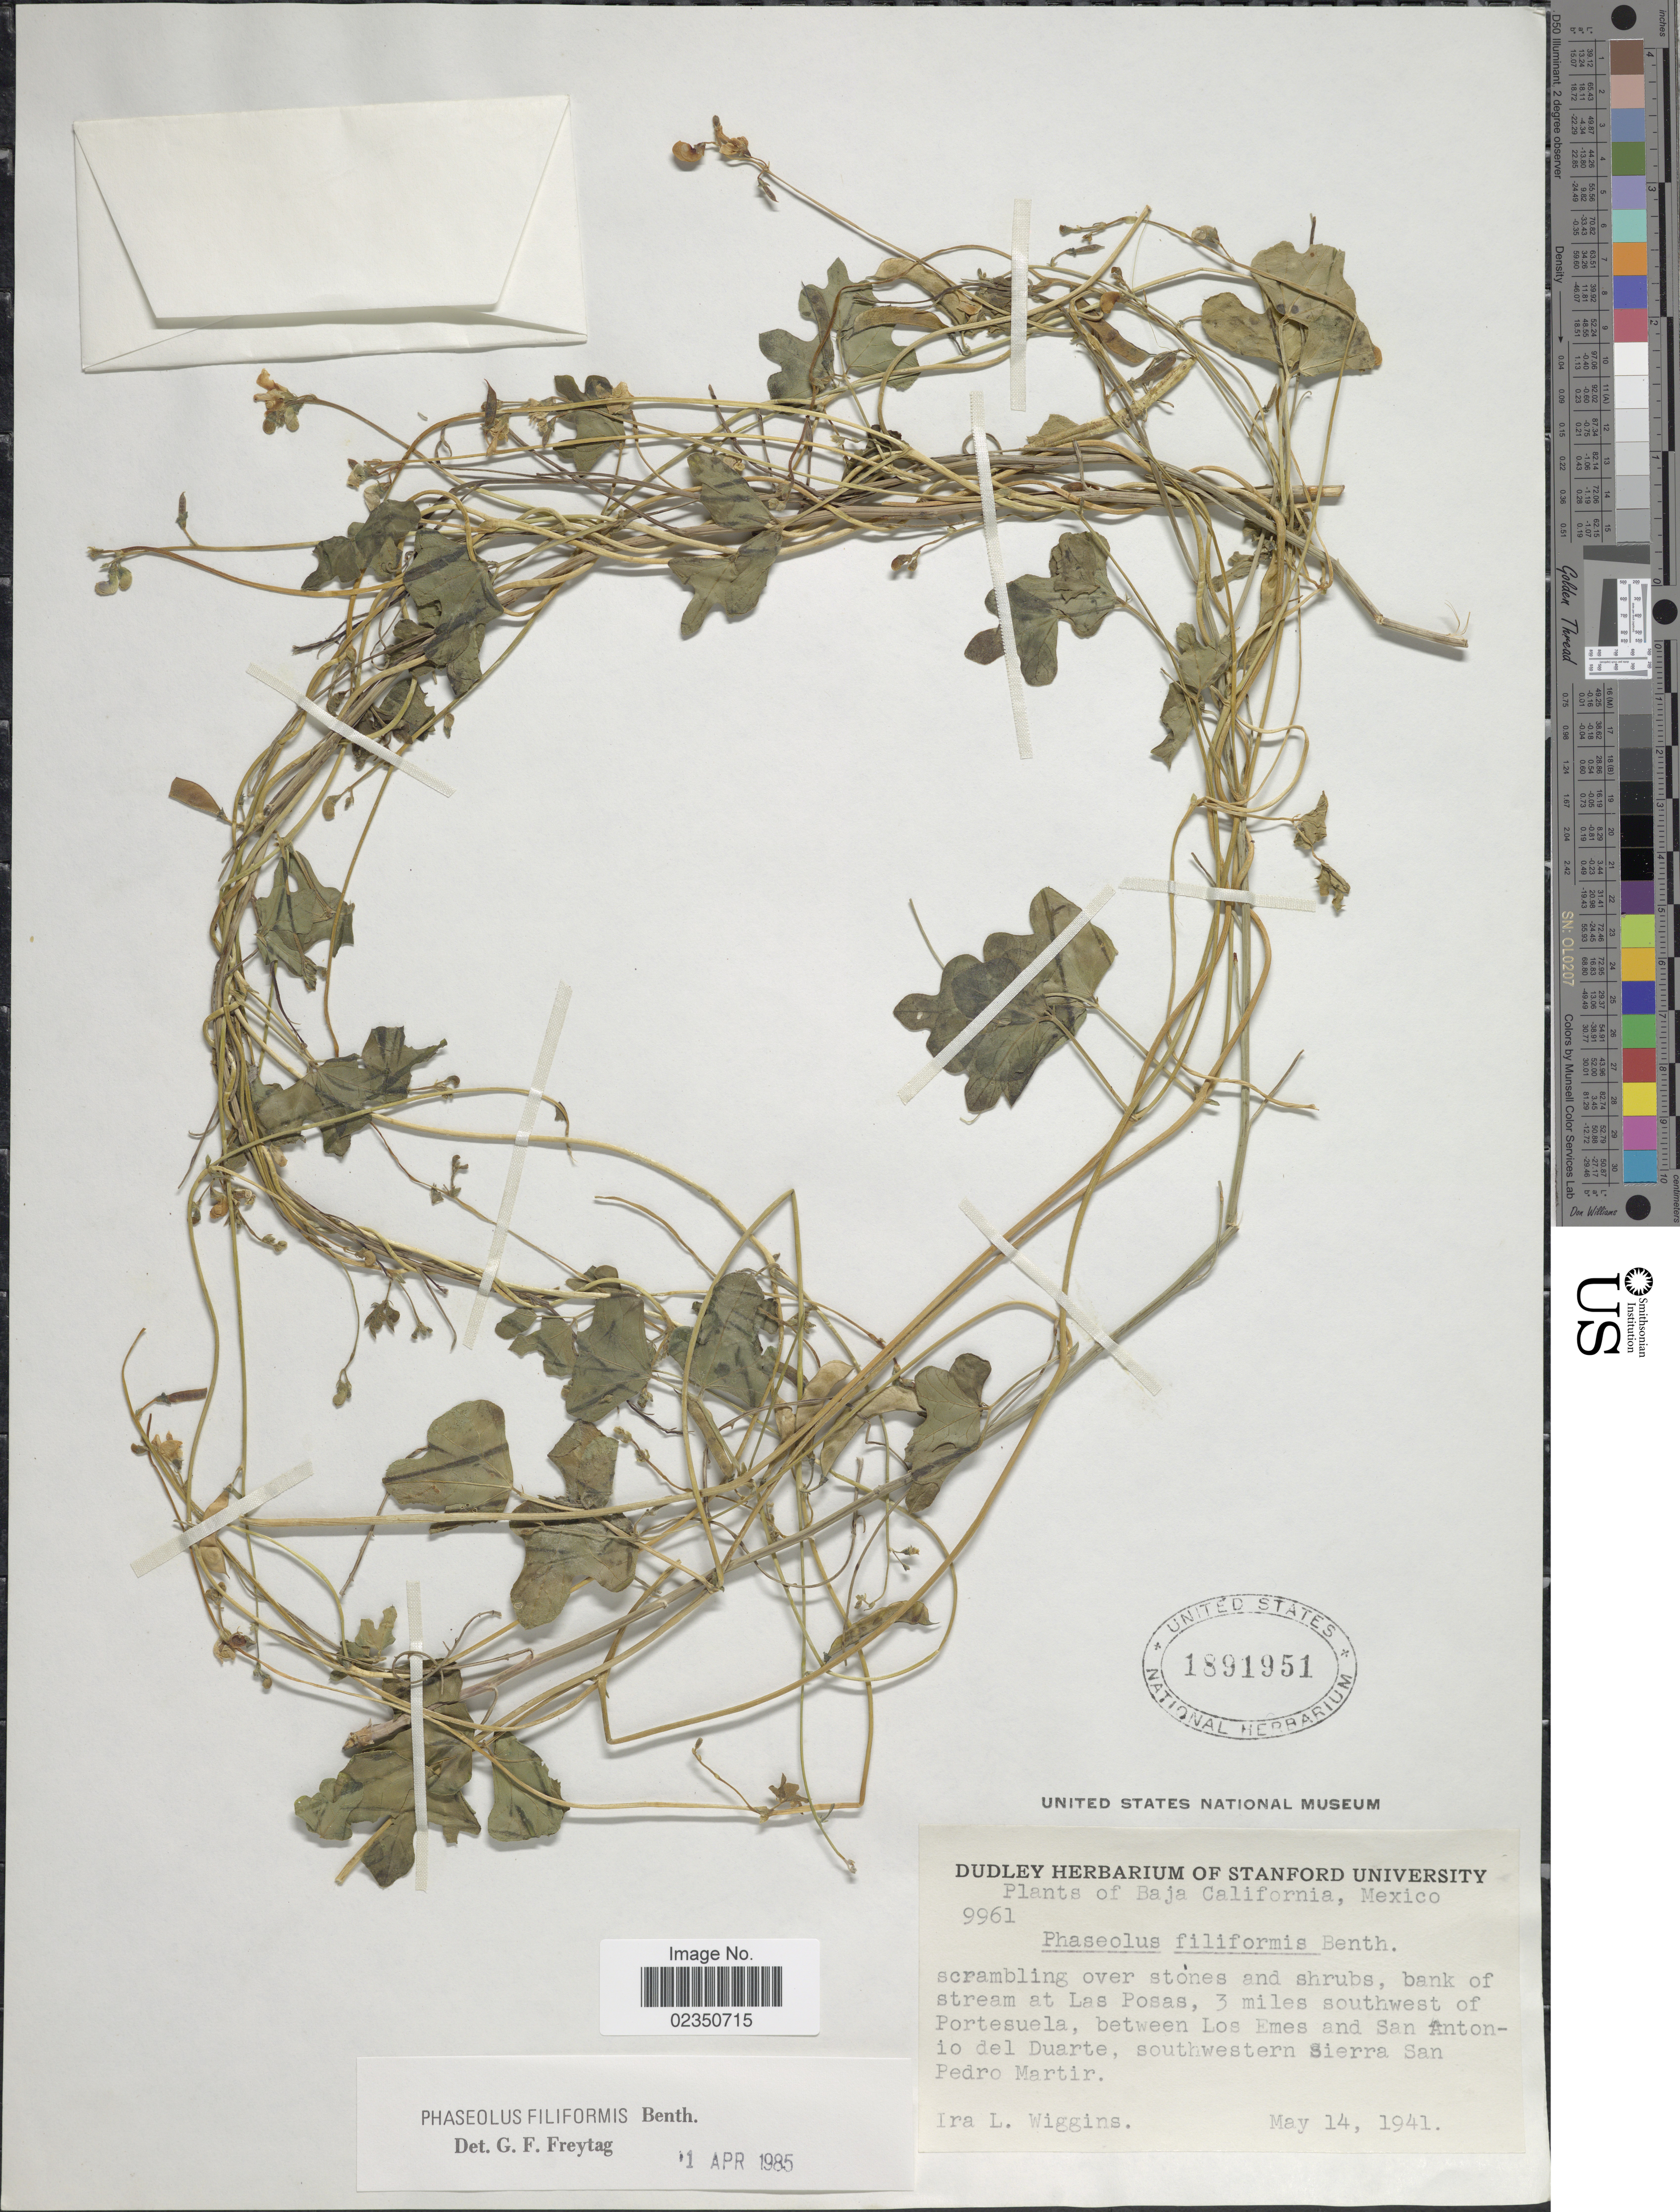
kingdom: Plantae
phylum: Tracheophyta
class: Magnoliopsida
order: Fabales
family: Fabaceae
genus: Phaseolus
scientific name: Phaseolus filiformis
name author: Benth.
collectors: I. L. Wiggins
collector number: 9961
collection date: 1941-05-14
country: Mexico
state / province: Baja California Sur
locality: Bank of stream at Las Posas, 3 miles southwest of Portesuela, between Los Emes and San Antonio del Durate, southwestern Sierra San Pedro Martir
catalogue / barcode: US 1891951